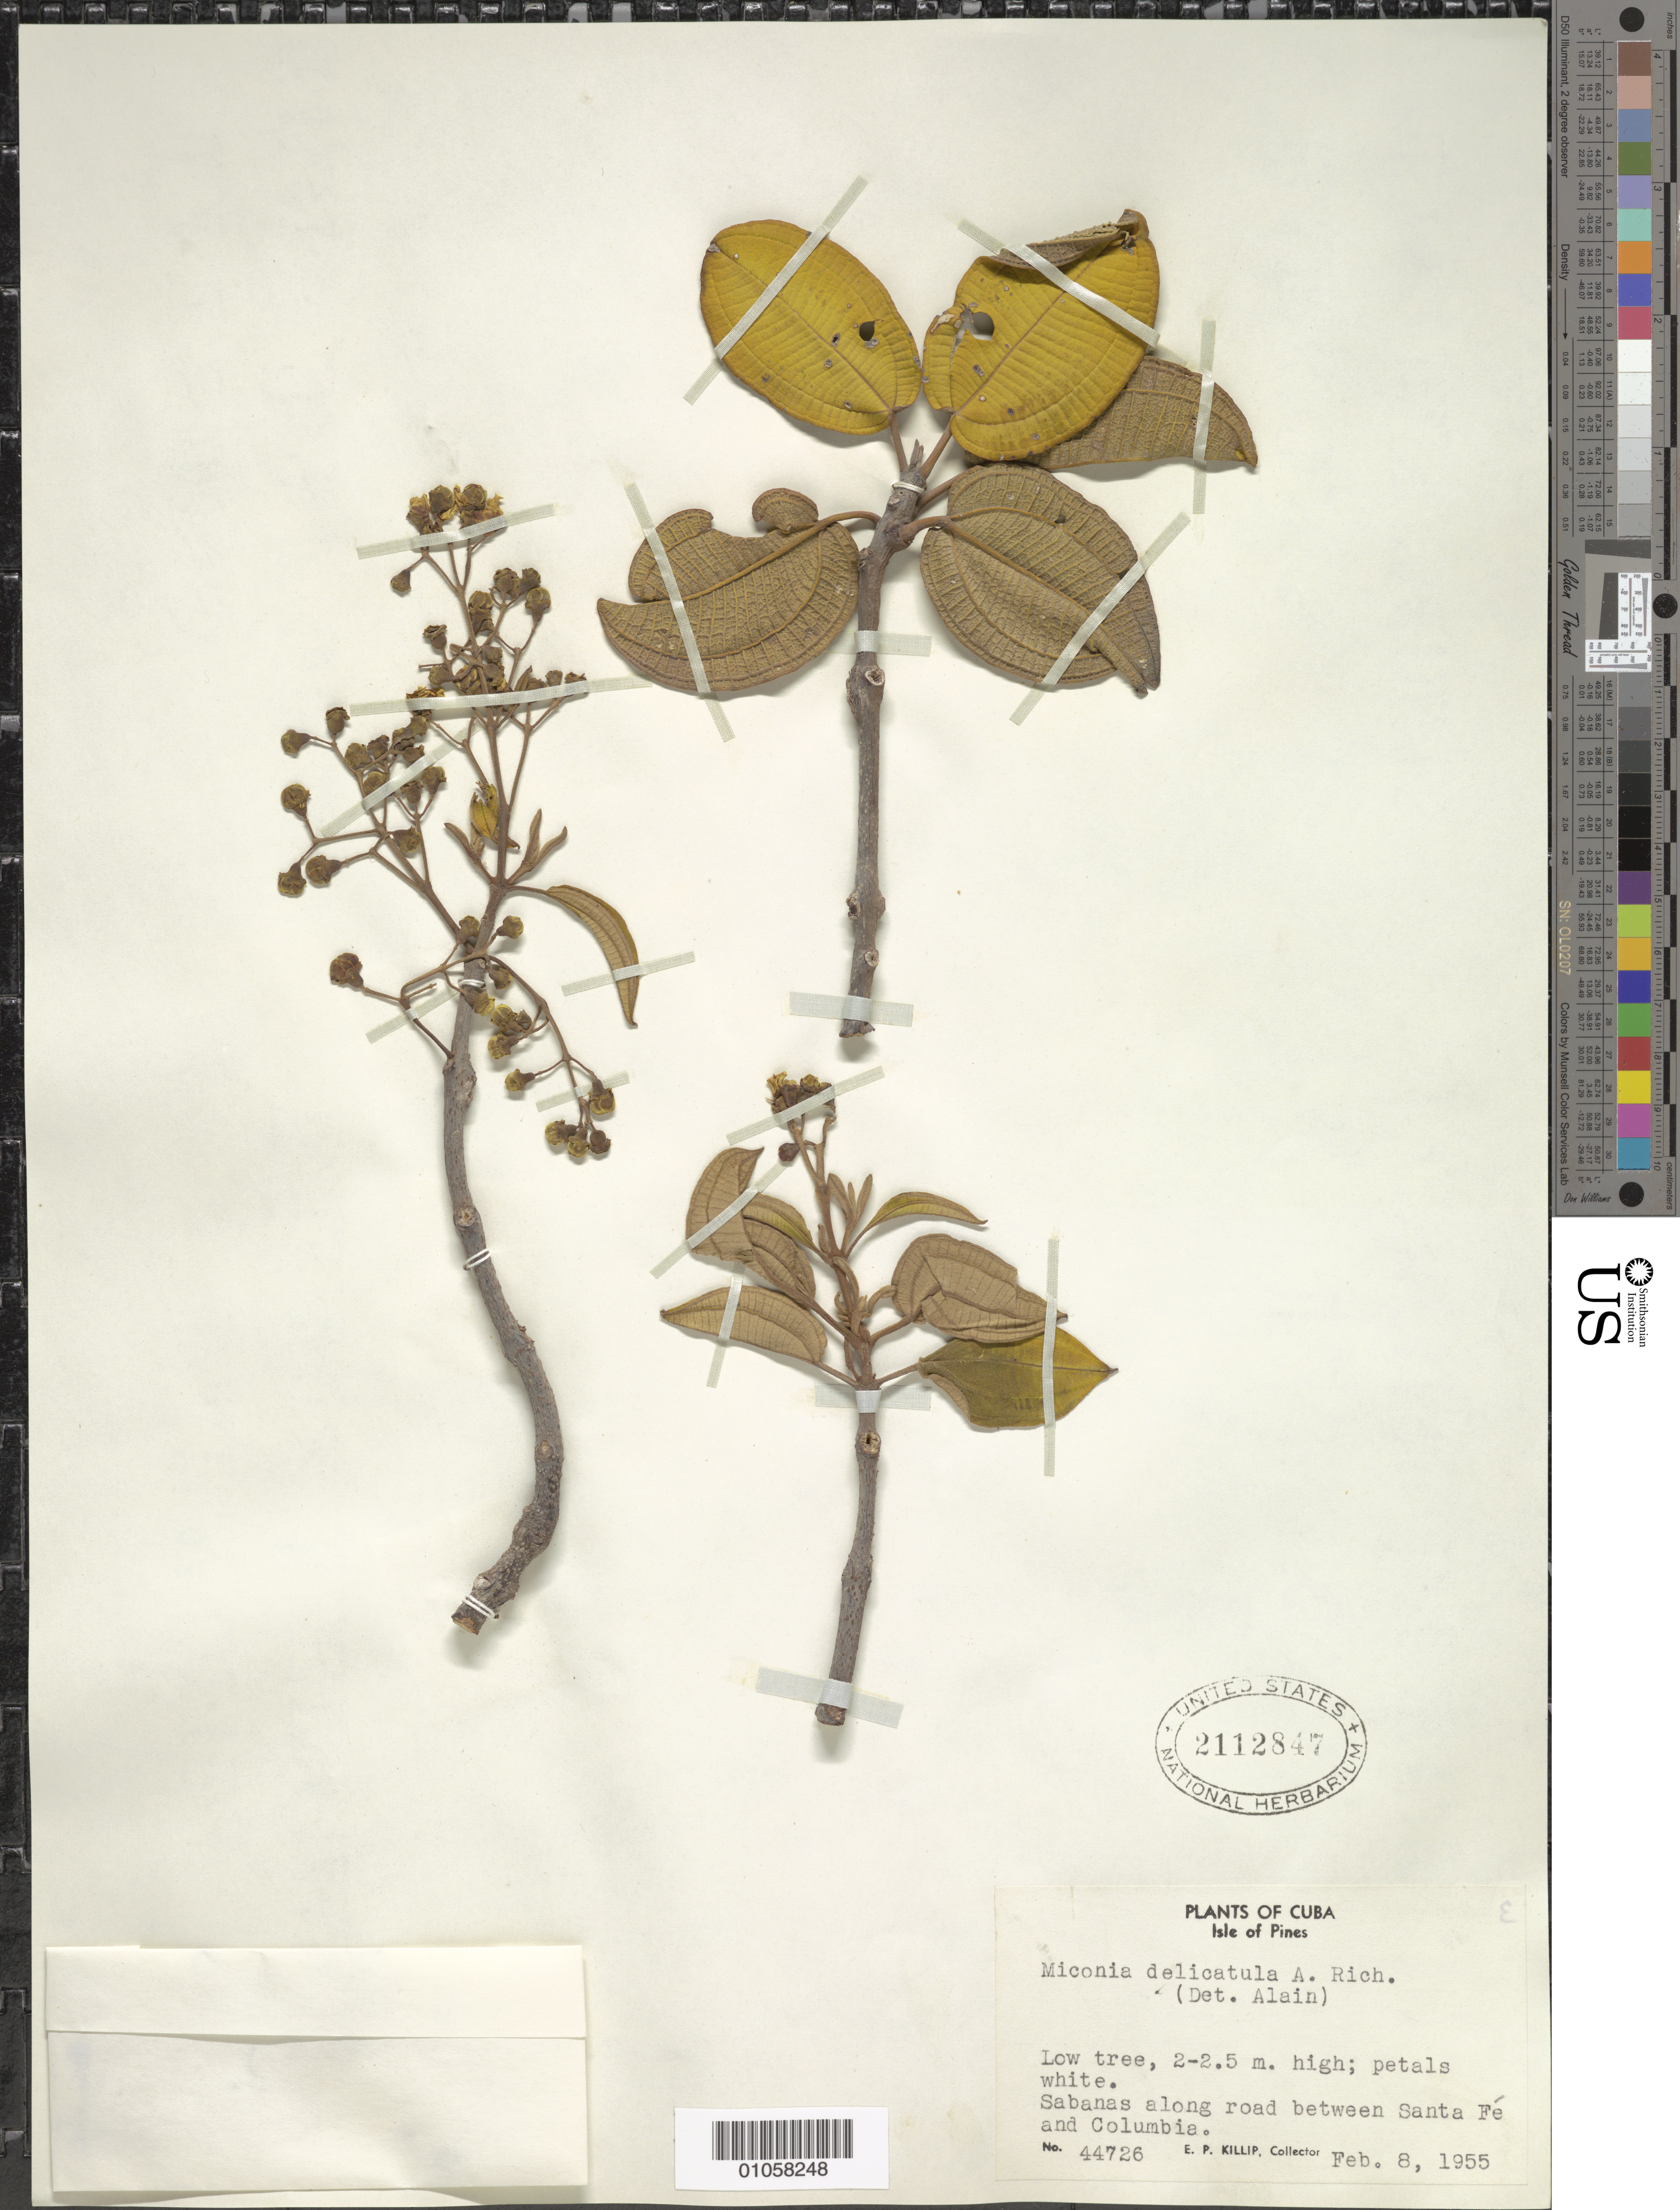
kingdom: Plantae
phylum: Tracheophyta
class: Magnoliopsida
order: Myrtales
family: Melastomataceae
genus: Miconia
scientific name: Miconia delicatula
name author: A. Rich.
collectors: E. P. Killip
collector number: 44726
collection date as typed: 08 Feb 1955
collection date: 1955-02-08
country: Cuba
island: Isla de la Juventud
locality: Isle of Pines, between Santa Fé and Columbia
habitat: Sabanas along road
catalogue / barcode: US 2112847